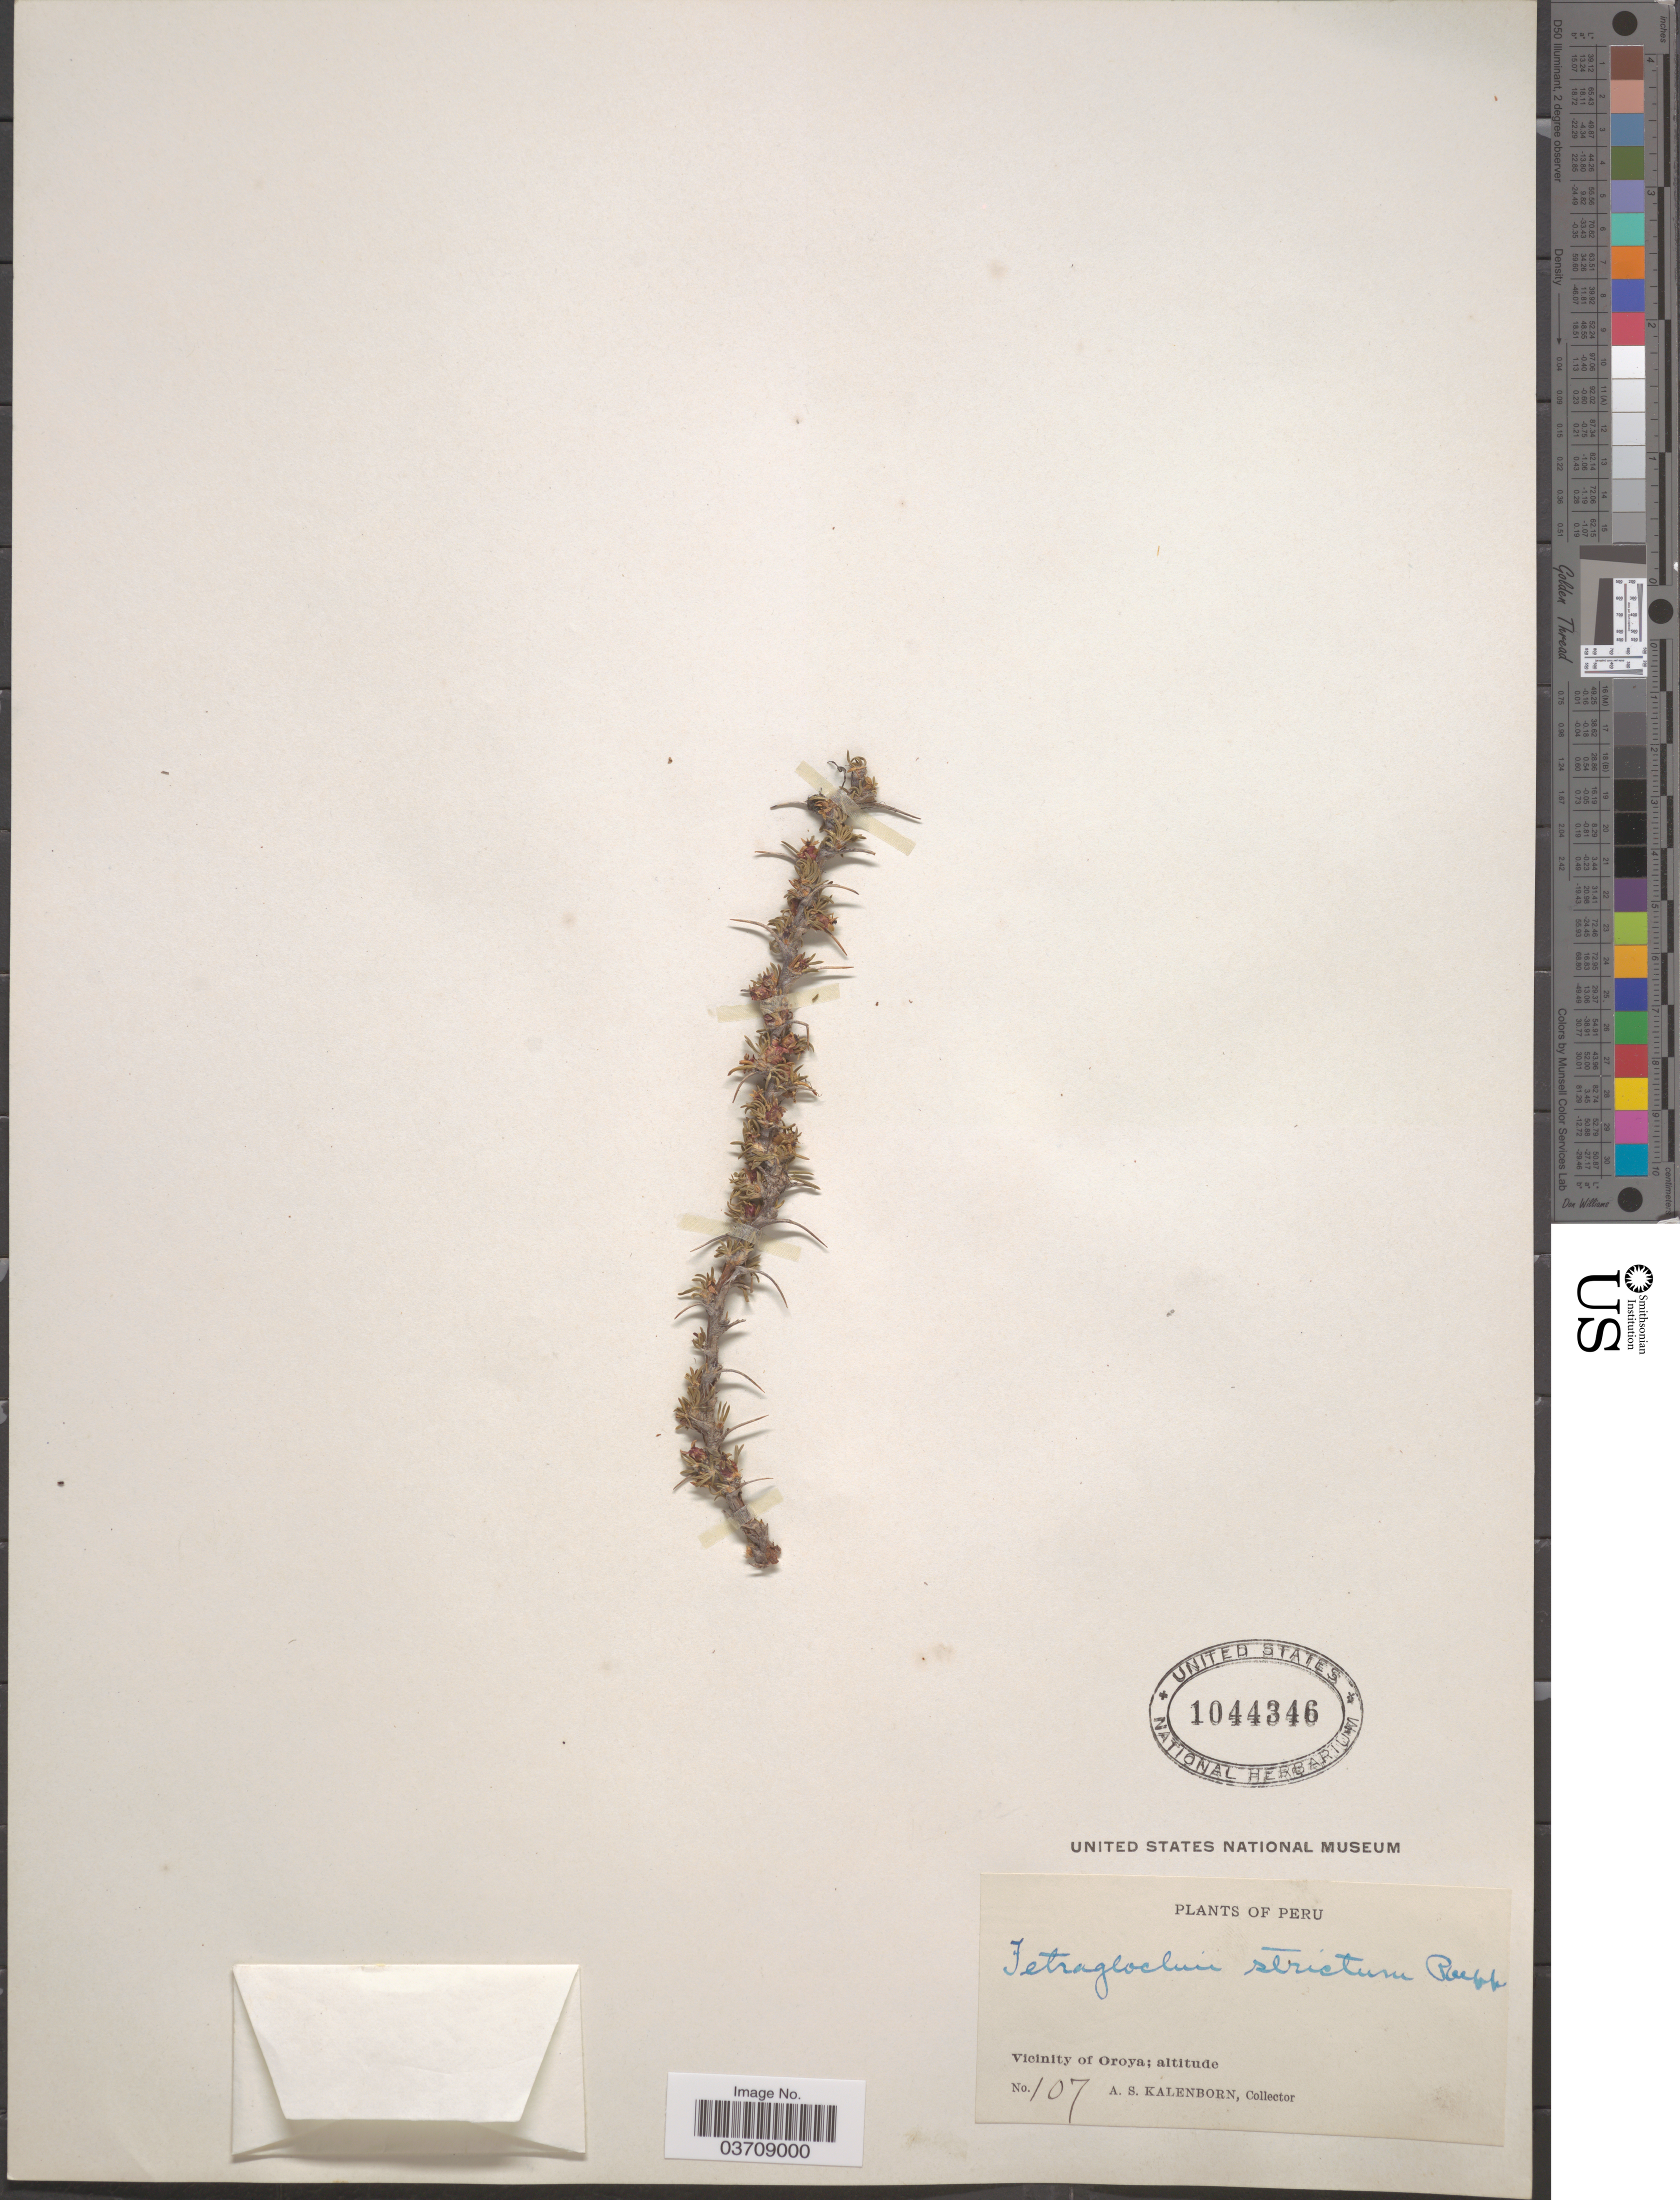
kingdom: Plantae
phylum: Tracheophyta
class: Magnoliopsida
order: Rosales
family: Rosaceae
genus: Tetraglochin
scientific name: Tetraglochin alatum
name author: (Gillies ex Hook. & Arn.) Kuntze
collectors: A. Kalenborn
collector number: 107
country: Peru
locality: Vicinity of Oroya.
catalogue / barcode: US 1044346